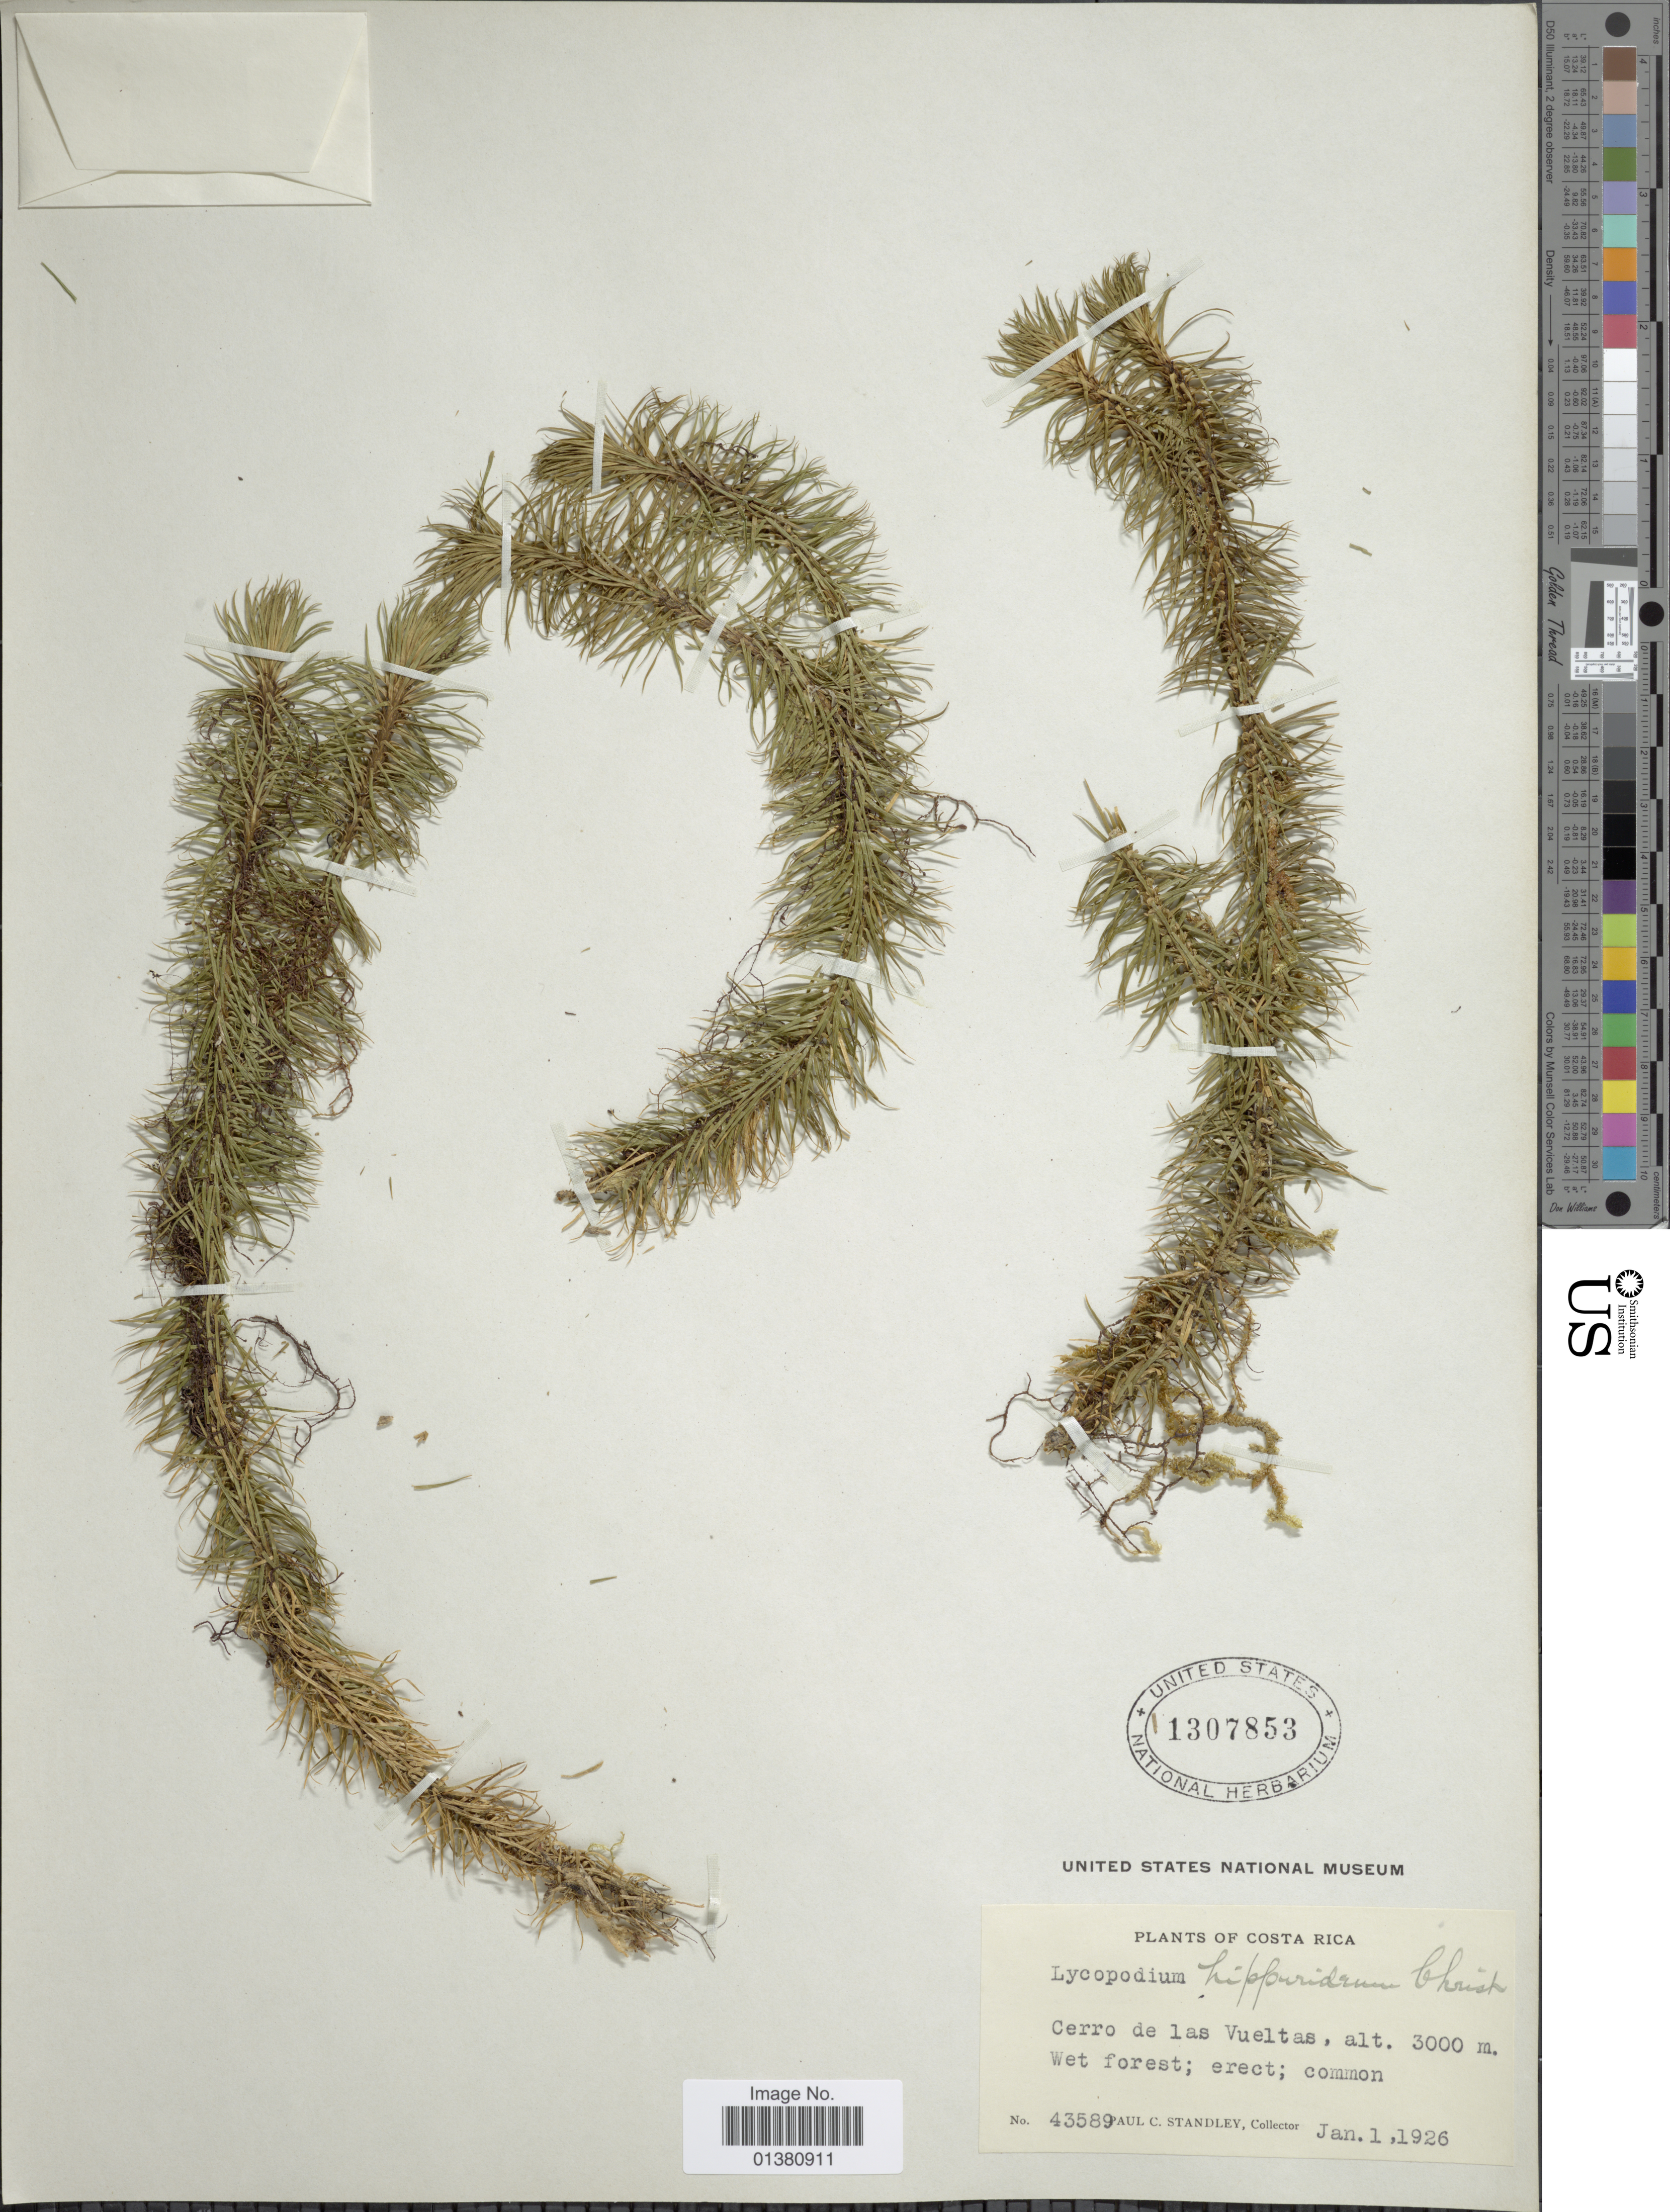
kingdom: Plantae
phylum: Tracheophyta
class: Lycopodiopsida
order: Lycopodiales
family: Lycopodiaceae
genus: Phlegmariurus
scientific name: Phlegmariurus hippurideus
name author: (Christ) B. Øllg.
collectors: P. C. Standley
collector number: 43589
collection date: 1926-01-01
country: Costa Rica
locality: Cerro de las Vueltas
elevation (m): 3000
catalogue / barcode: US 1307853